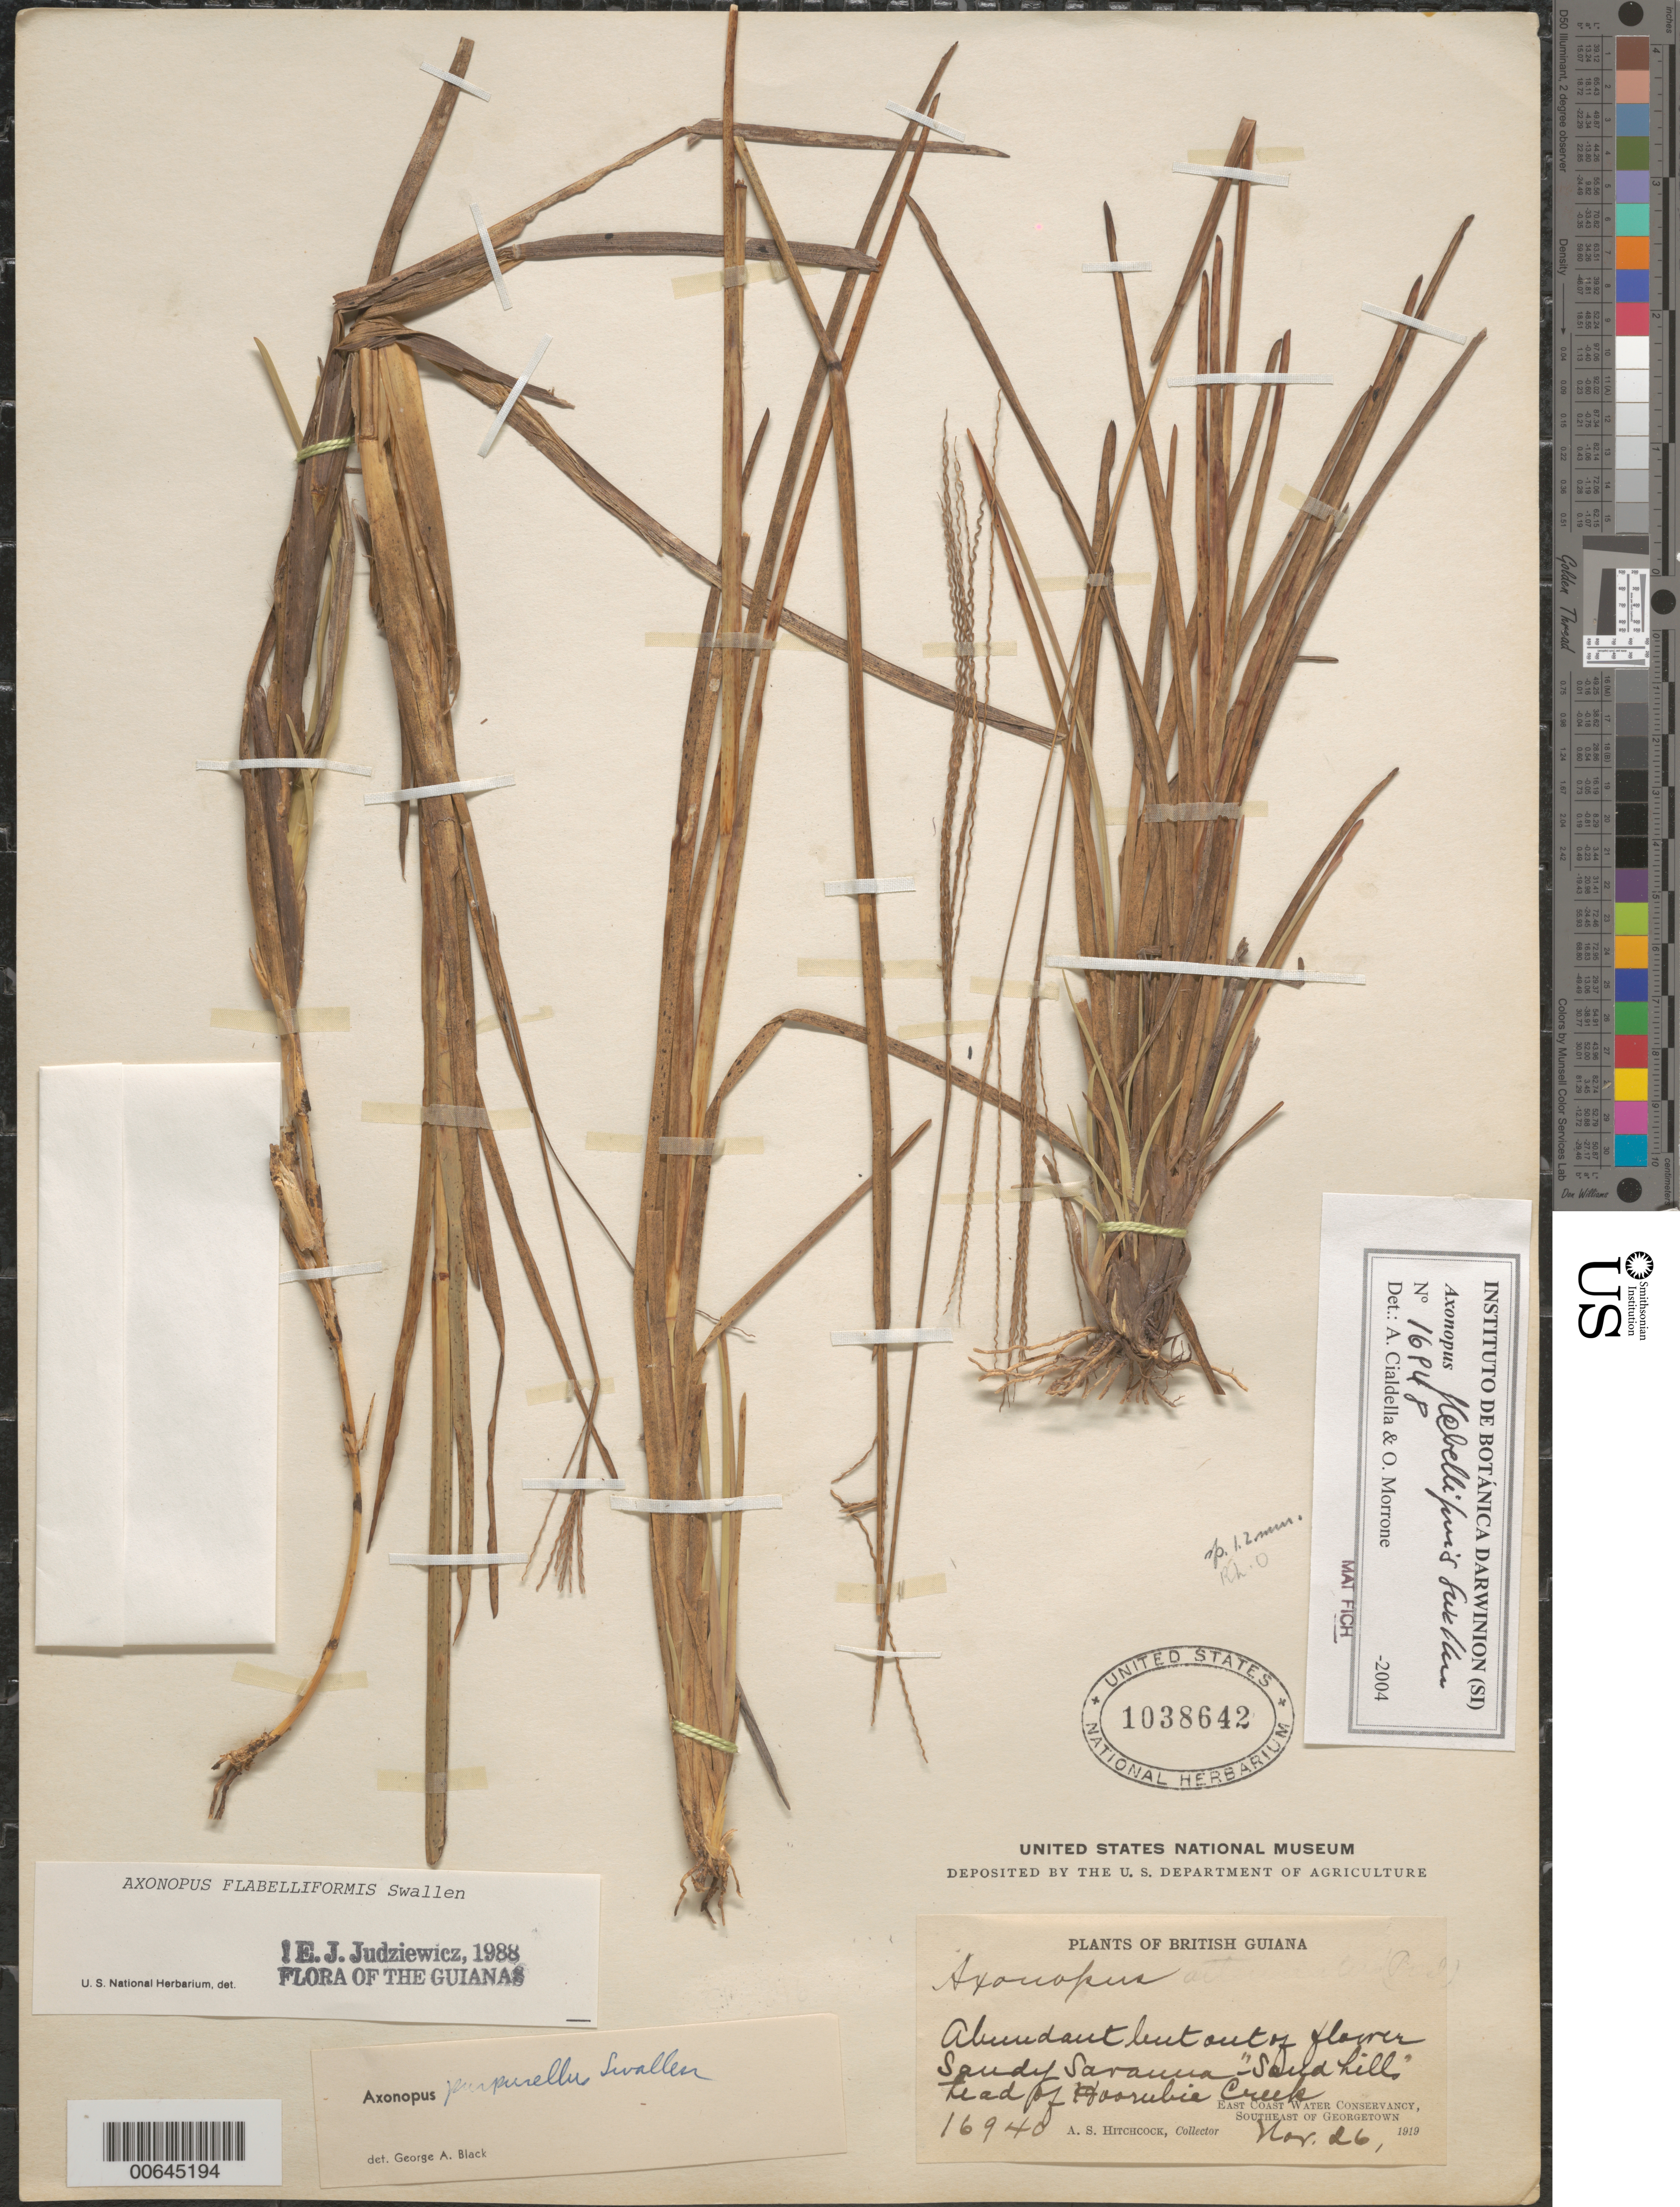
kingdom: Plantae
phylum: Tracheophyta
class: Liliopsida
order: Poales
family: Poaceae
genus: Axonopus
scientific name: Axonopus flabelliformis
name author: Swallen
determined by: Judziewicz, E. J.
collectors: A. S. Hitchcock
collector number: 16940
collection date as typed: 26-Nov-19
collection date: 1919-11-26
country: Guyana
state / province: Demerara-Mahaica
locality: Hoorubea Creek, head of, SE of Georgetown, East Coast Water Conservancy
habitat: Sandy savanna "sand hills"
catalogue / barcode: US 1038642